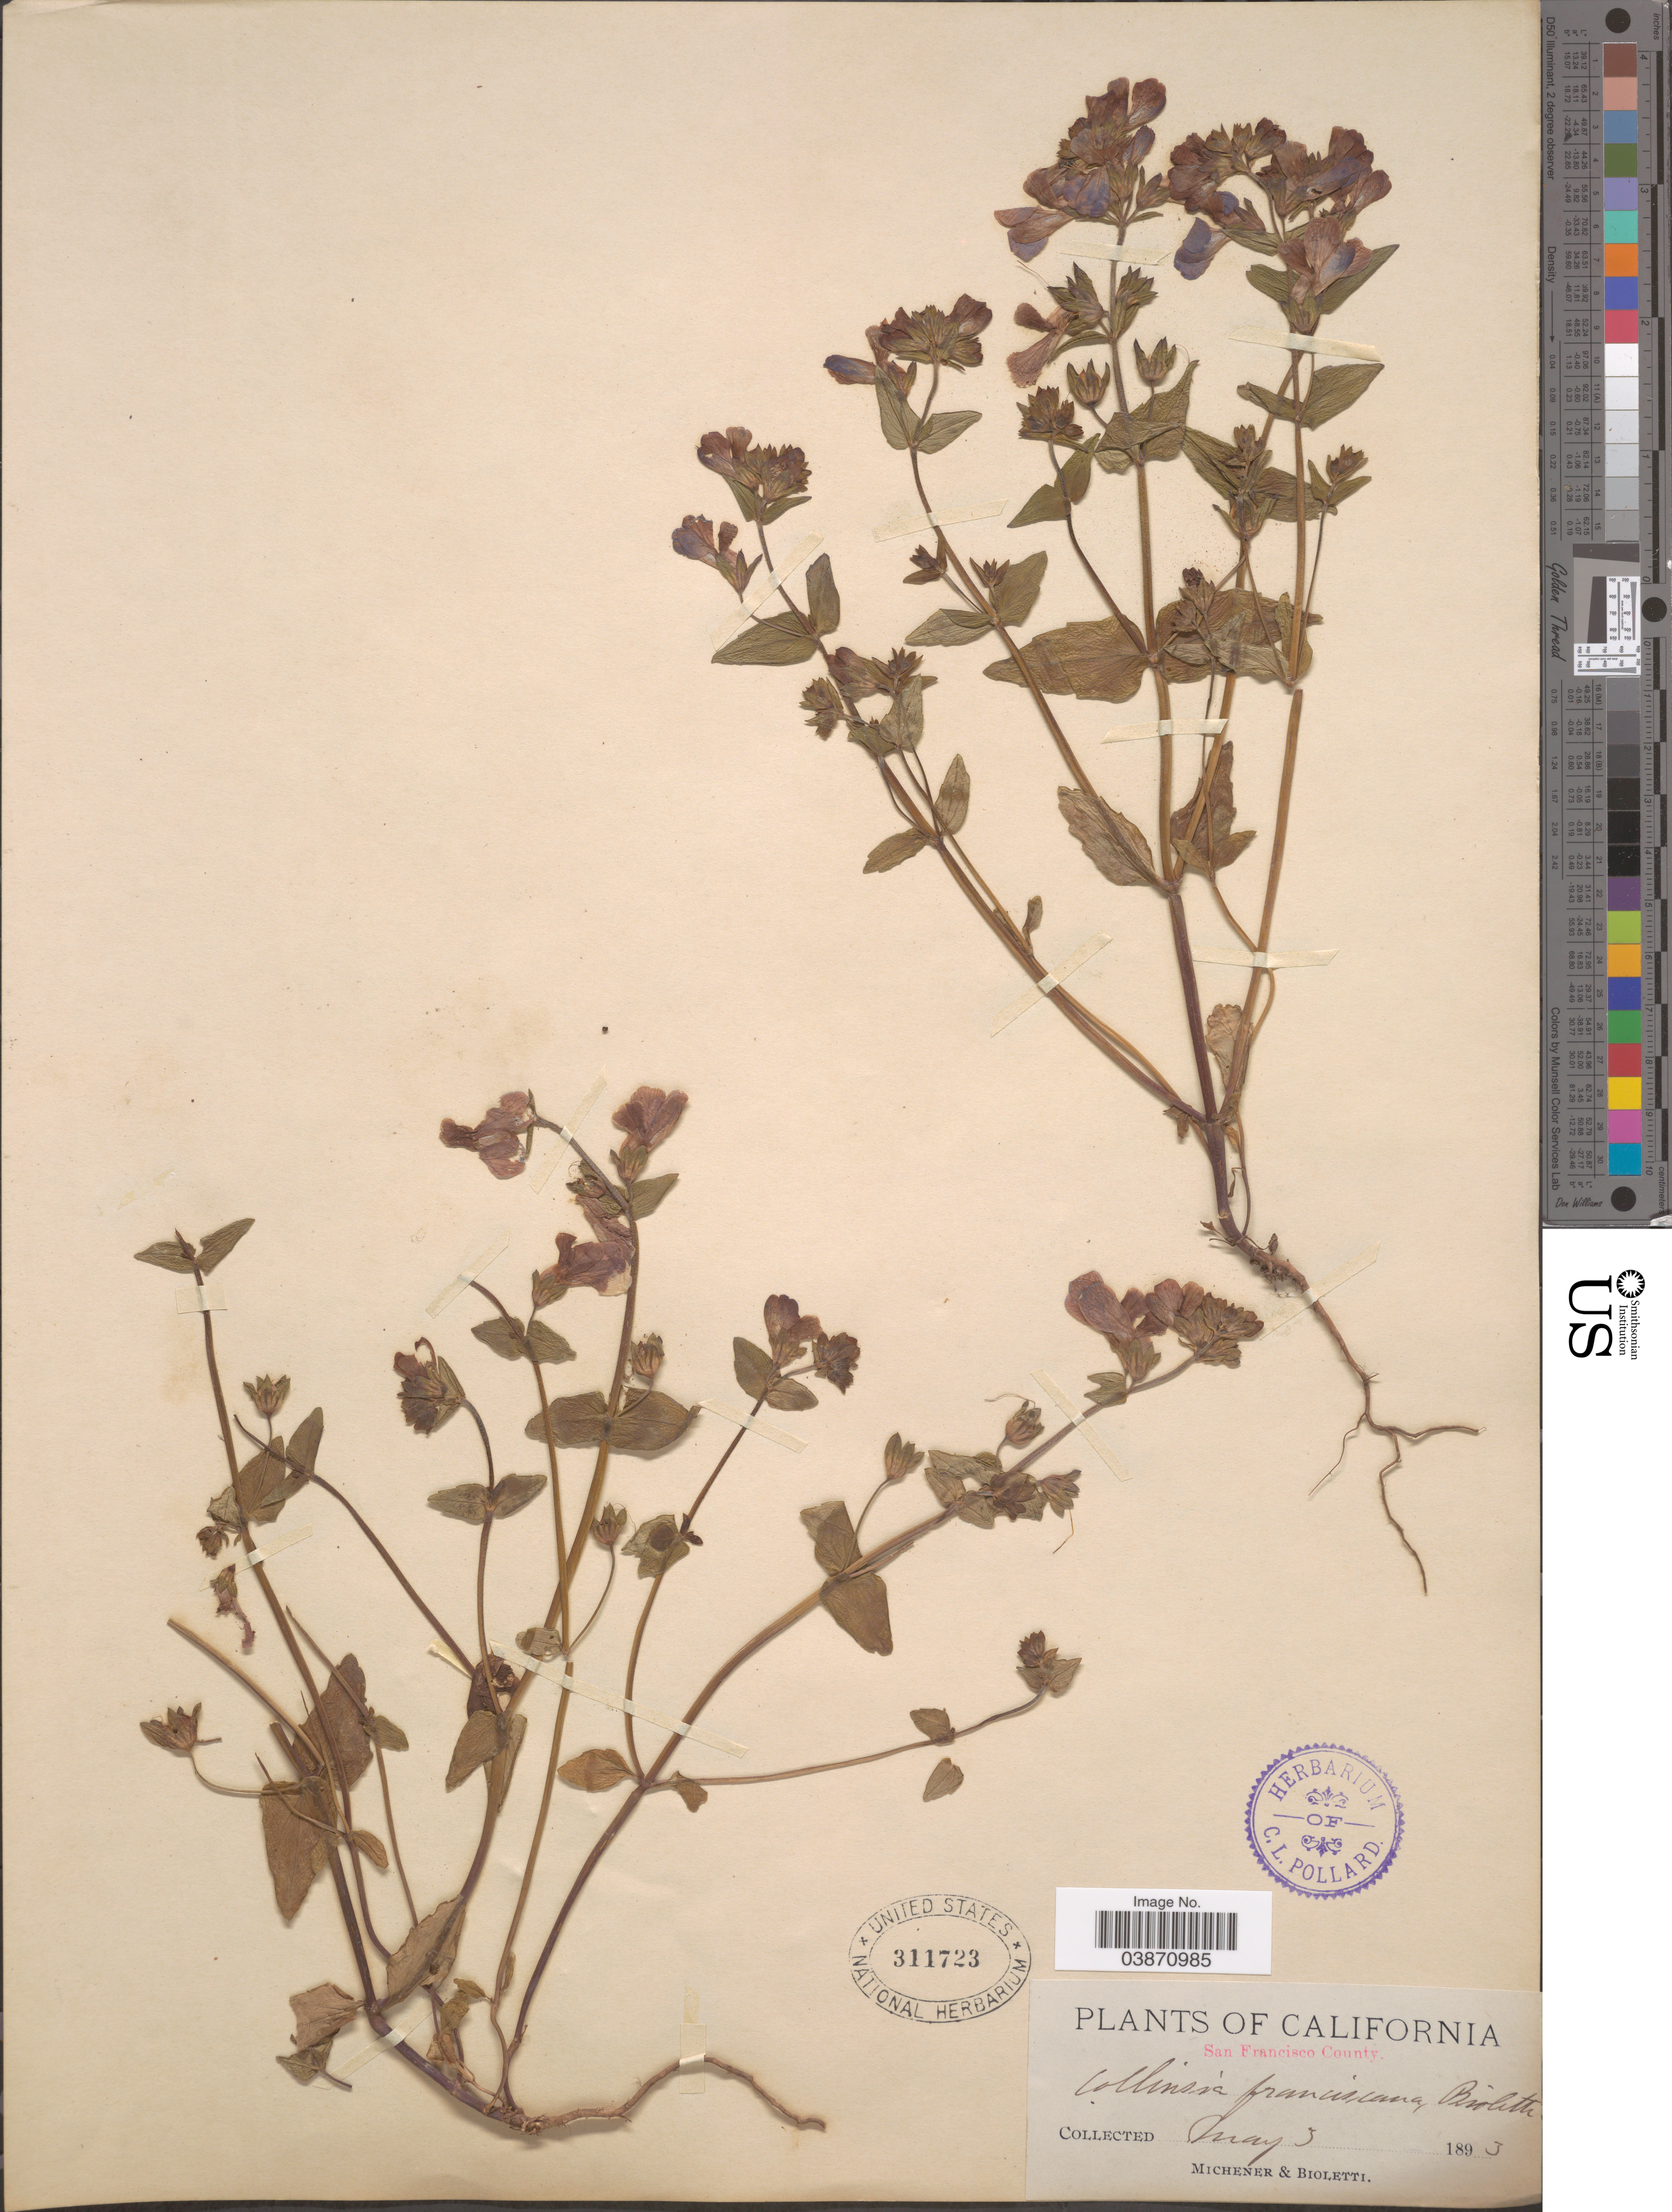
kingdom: Plantae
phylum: Tracheophyta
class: Magnoliopsida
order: Lamiales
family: Plantaginaceae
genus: Collinsia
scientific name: Collinsia franciscana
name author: Bioletti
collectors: -. Michener & -- Bioletti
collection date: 1893-05-03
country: United States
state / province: California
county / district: San Francisco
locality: San Francisco County.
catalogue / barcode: US 311723